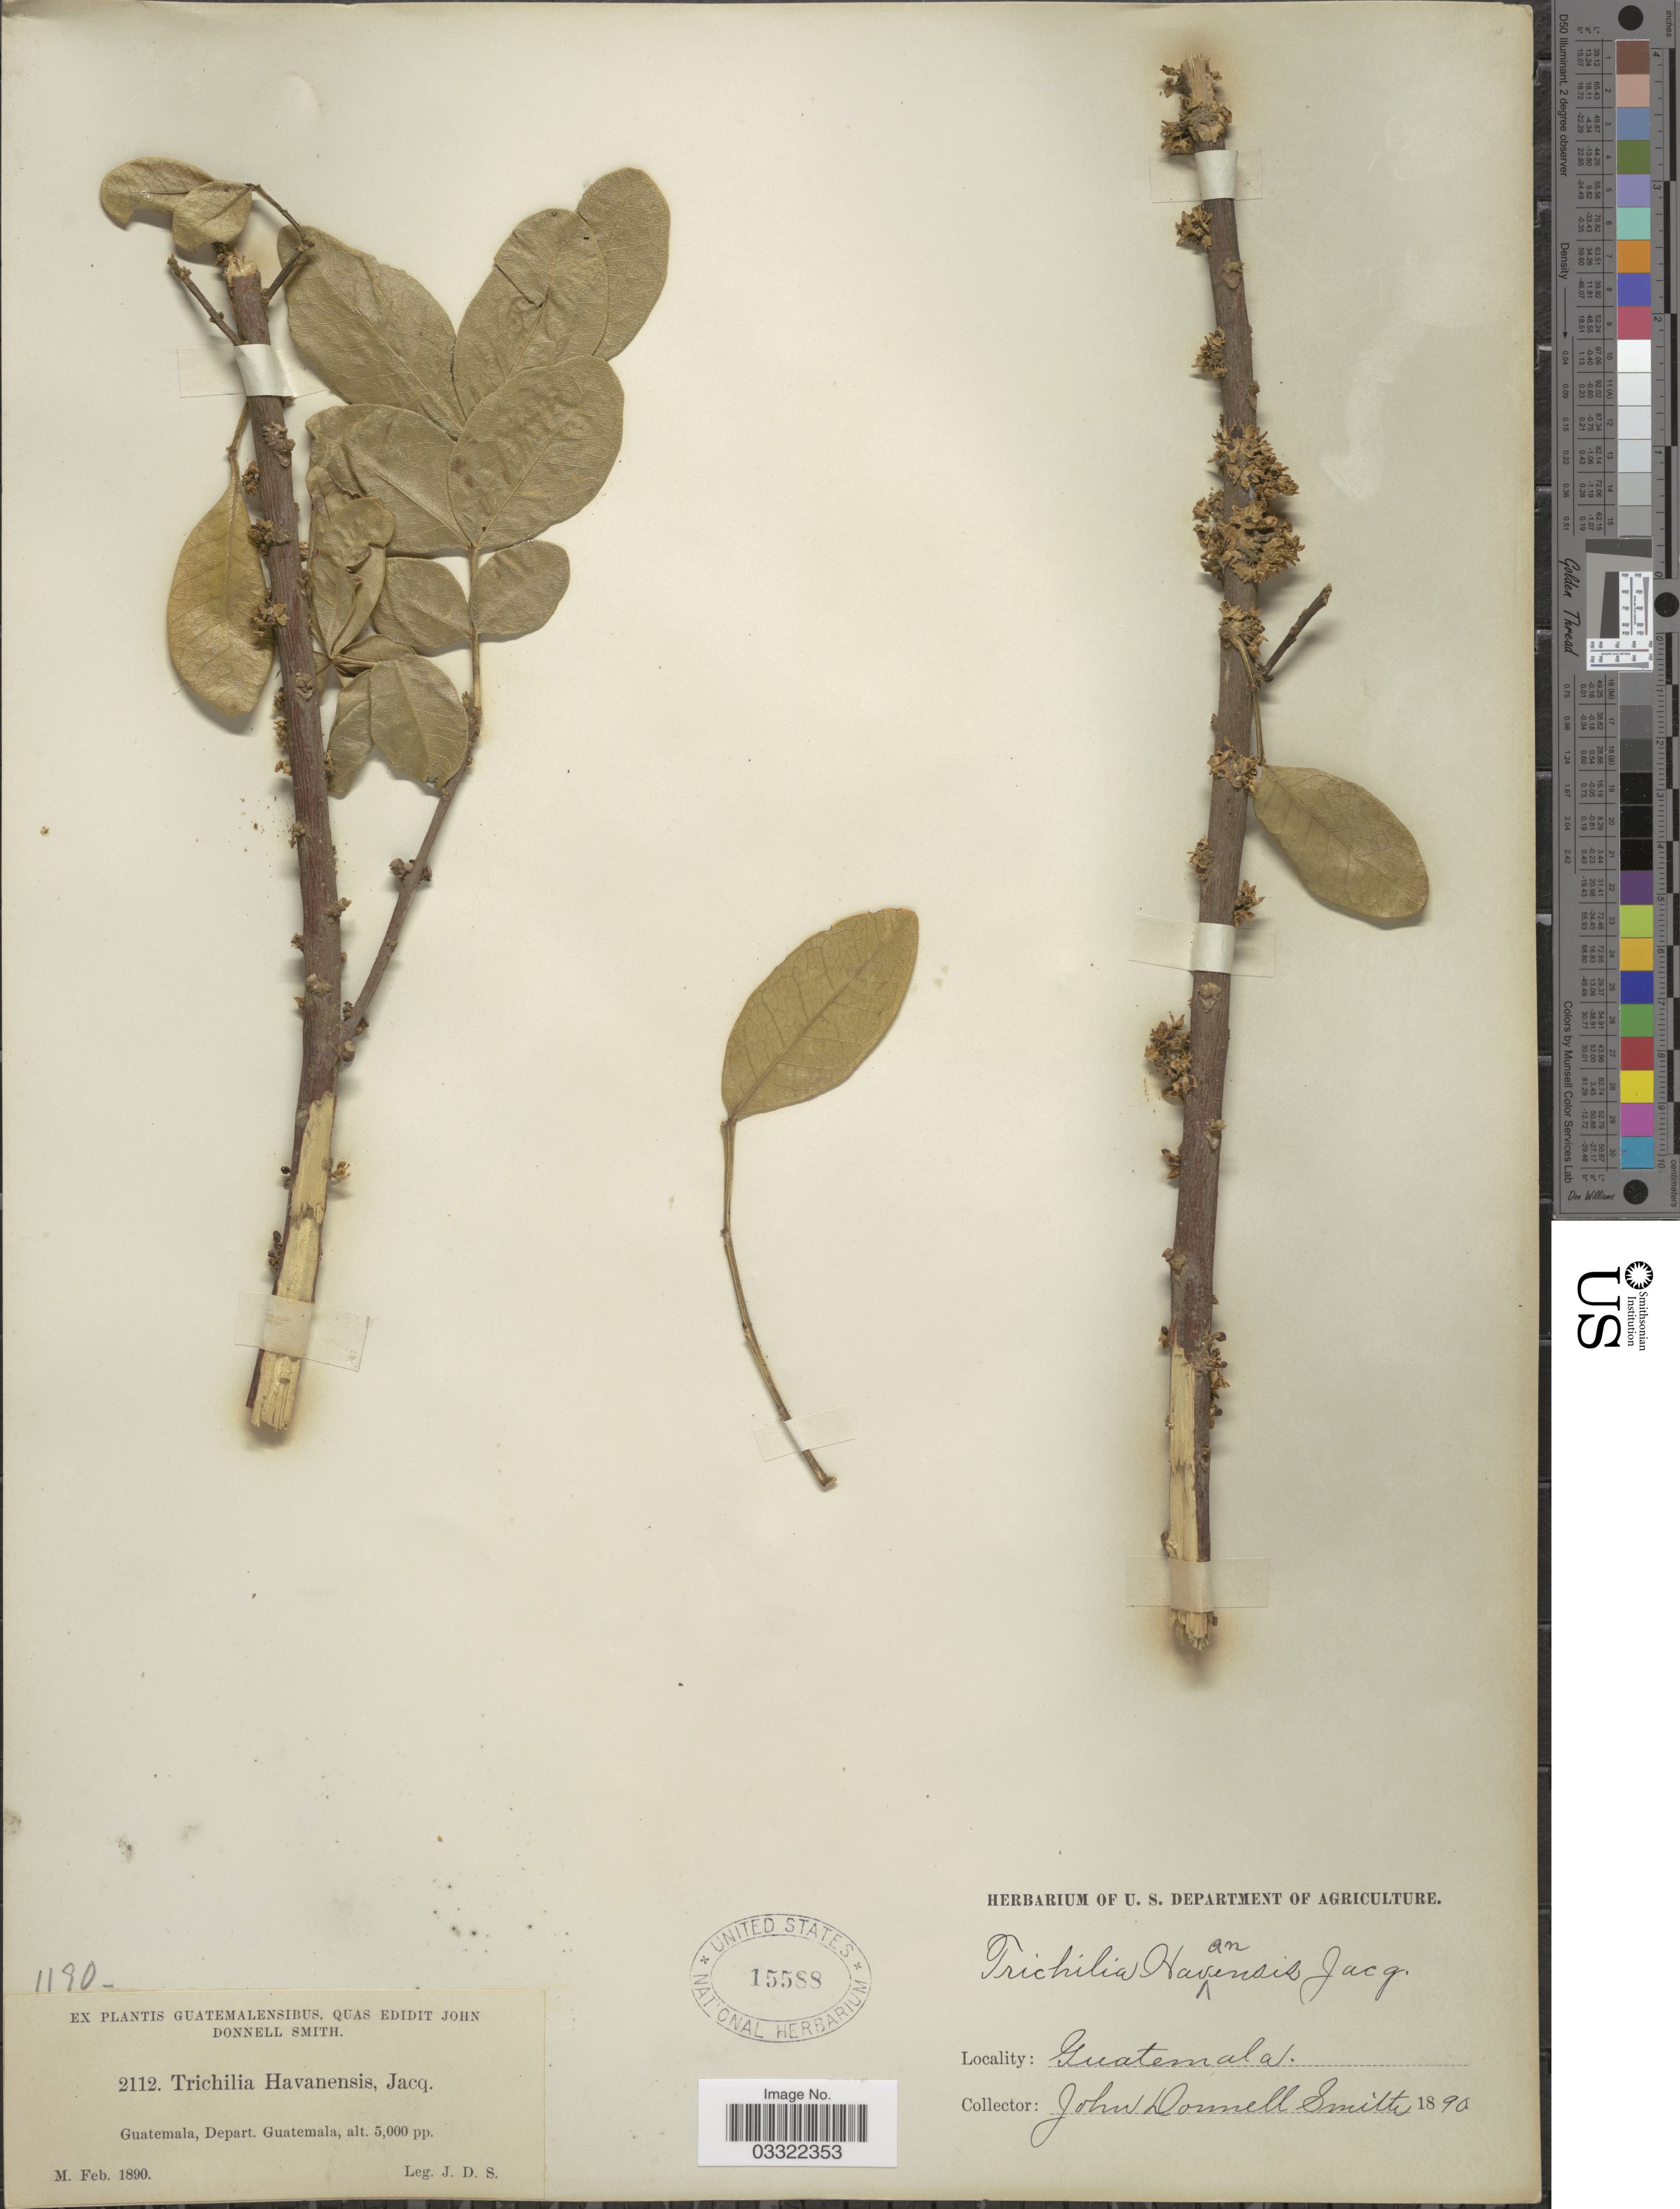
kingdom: Plantae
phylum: Tracheophyta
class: Magnoliopsida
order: Sapindales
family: Meliaceae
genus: Trichilia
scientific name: Trichilia havanensis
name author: Jacq.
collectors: J. Donnell Smith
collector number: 2112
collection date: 1890-02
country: Guatemala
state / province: Guatemala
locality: Depart. Guatemala.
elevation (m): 1524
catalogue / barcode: US 15588